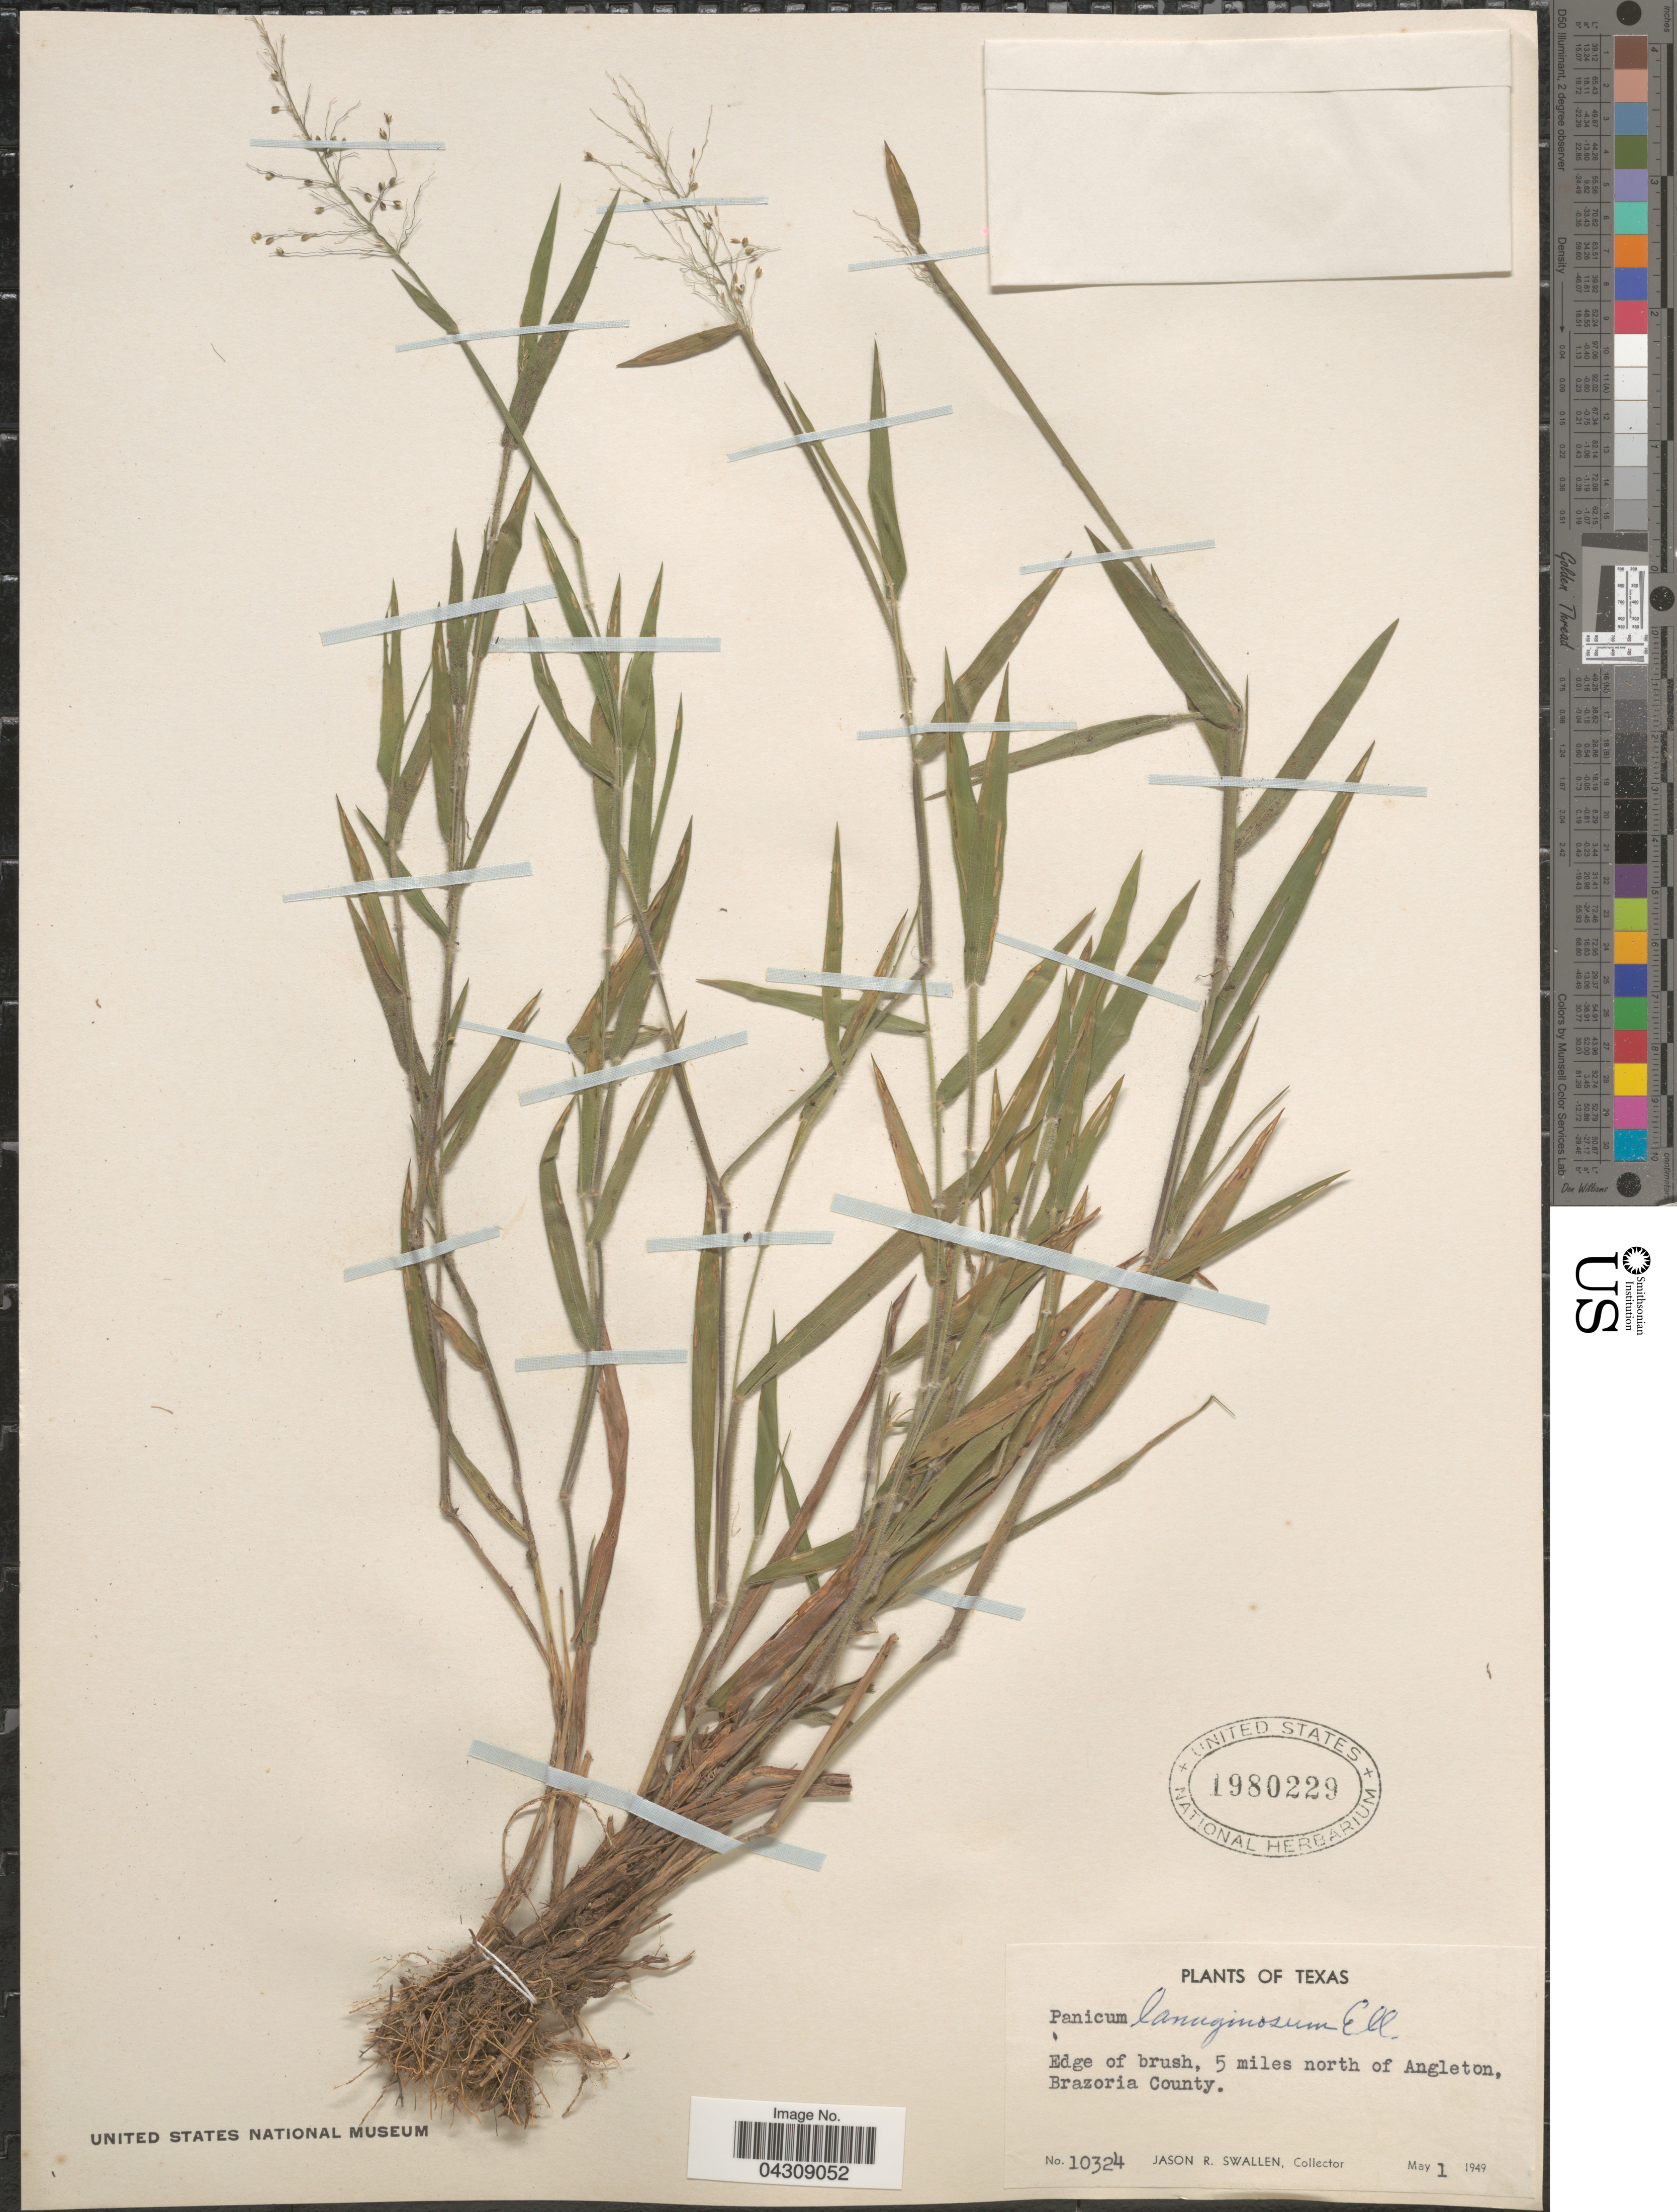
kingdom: Plantae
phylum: Tracheophyta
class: Liliopsida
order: Poales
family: Poaceae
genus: Dichanthelium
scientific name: Dichanthelium acuminatum var. acuminatum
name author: (Sw.) Gould & C.A. Clark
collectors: J. R. Swallen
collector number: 10324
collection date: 1949-05-01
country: United States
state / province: Texas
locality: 5 miles north of Angleton, Brazoria County.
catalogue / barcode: US 1980229